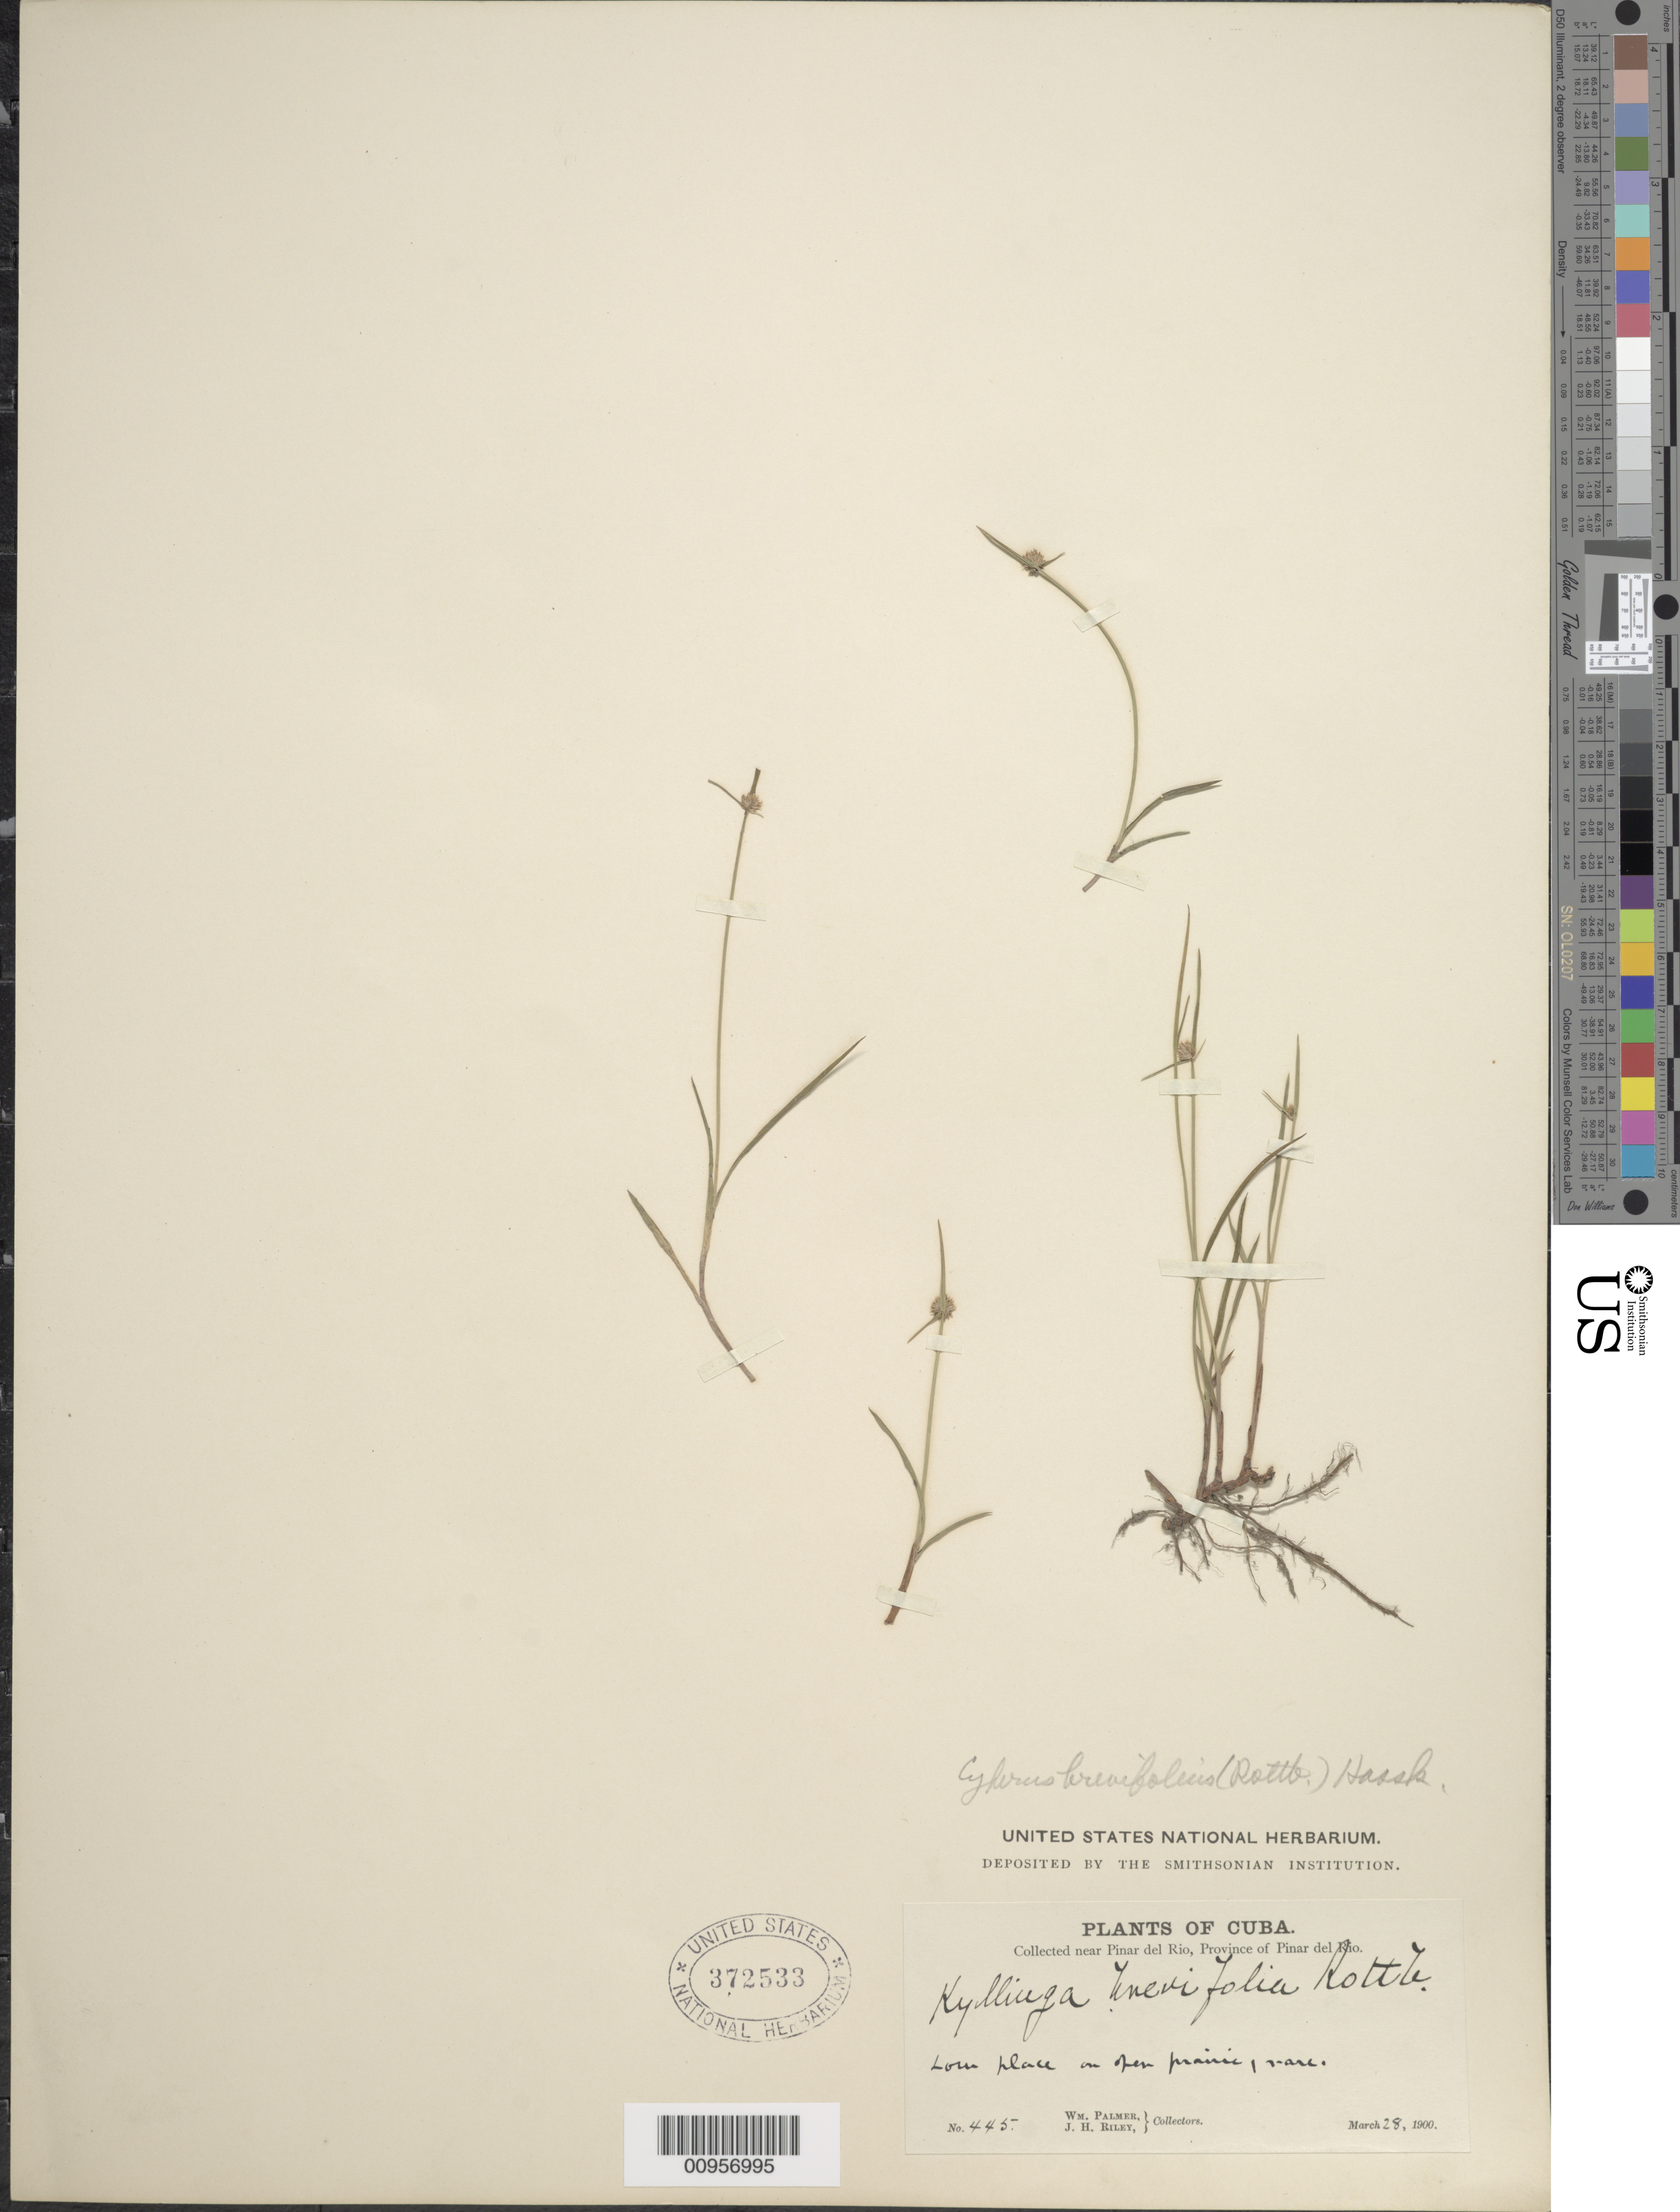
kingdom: Plantae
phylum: Tracheophyta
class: Liliopsida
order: Poales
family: Cyperaceae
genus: Cyperus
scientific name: Cyperus brevifolius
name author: (Rottb.) Hassk.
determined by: Strong, M. T., (US), Smithsonian Institution - National Museum of Natural History (UNITED STATES)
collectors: W. Palmer & J. H. Riley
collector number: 445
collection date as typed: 28 Mar 1900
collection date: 1900-03-28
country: Cuba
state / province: Pinar del Rio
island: Cuba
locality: Near Pinar del Rio, open prairie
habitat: Low place on open prairie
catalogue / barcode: US 372533